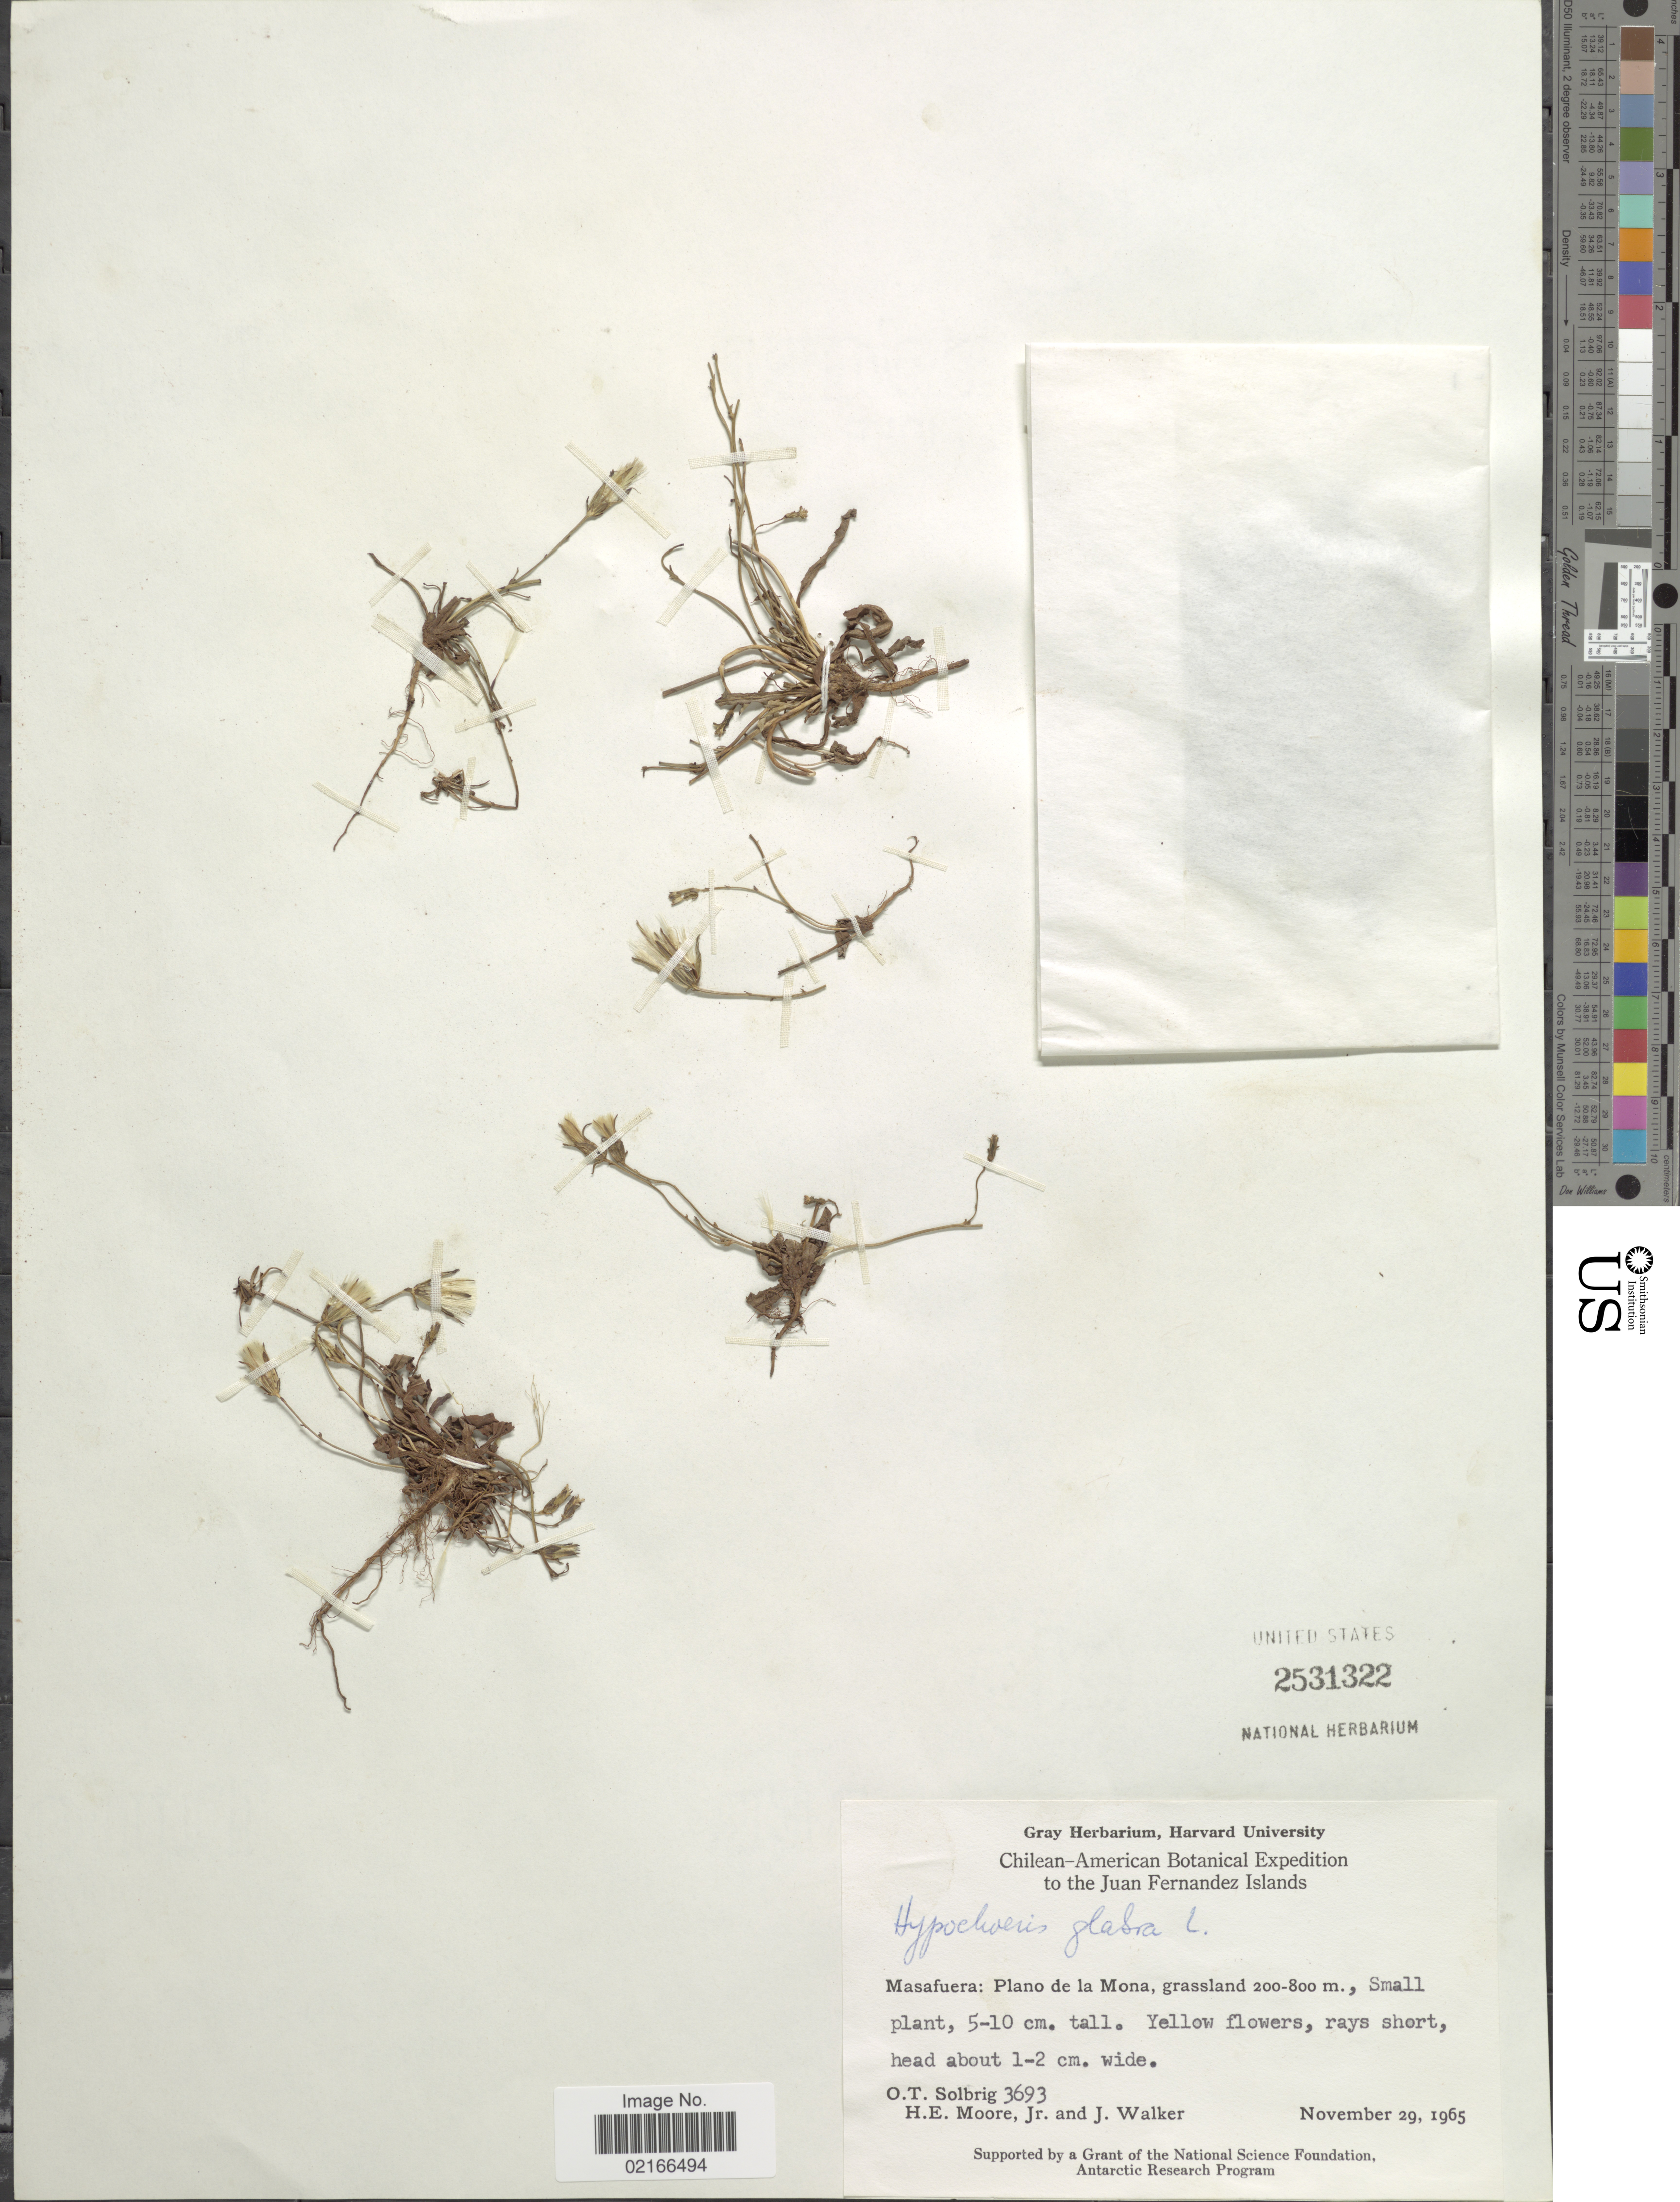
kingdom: Plantae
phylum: Tracheophyta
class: Magnoliopsida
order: Asterales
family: Asteraceae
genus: Hypochaeris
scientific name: Hypochaeris glabra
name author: L.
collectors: O. T. Solbrig, H. Moore & J. Walker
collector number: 3693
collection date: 1965-11-29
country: Chile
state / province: Valparaíso (V)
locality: Juan Fernandez Islands. Masafuera: Plano de la Mona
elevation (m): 200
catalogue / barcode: US 2531322